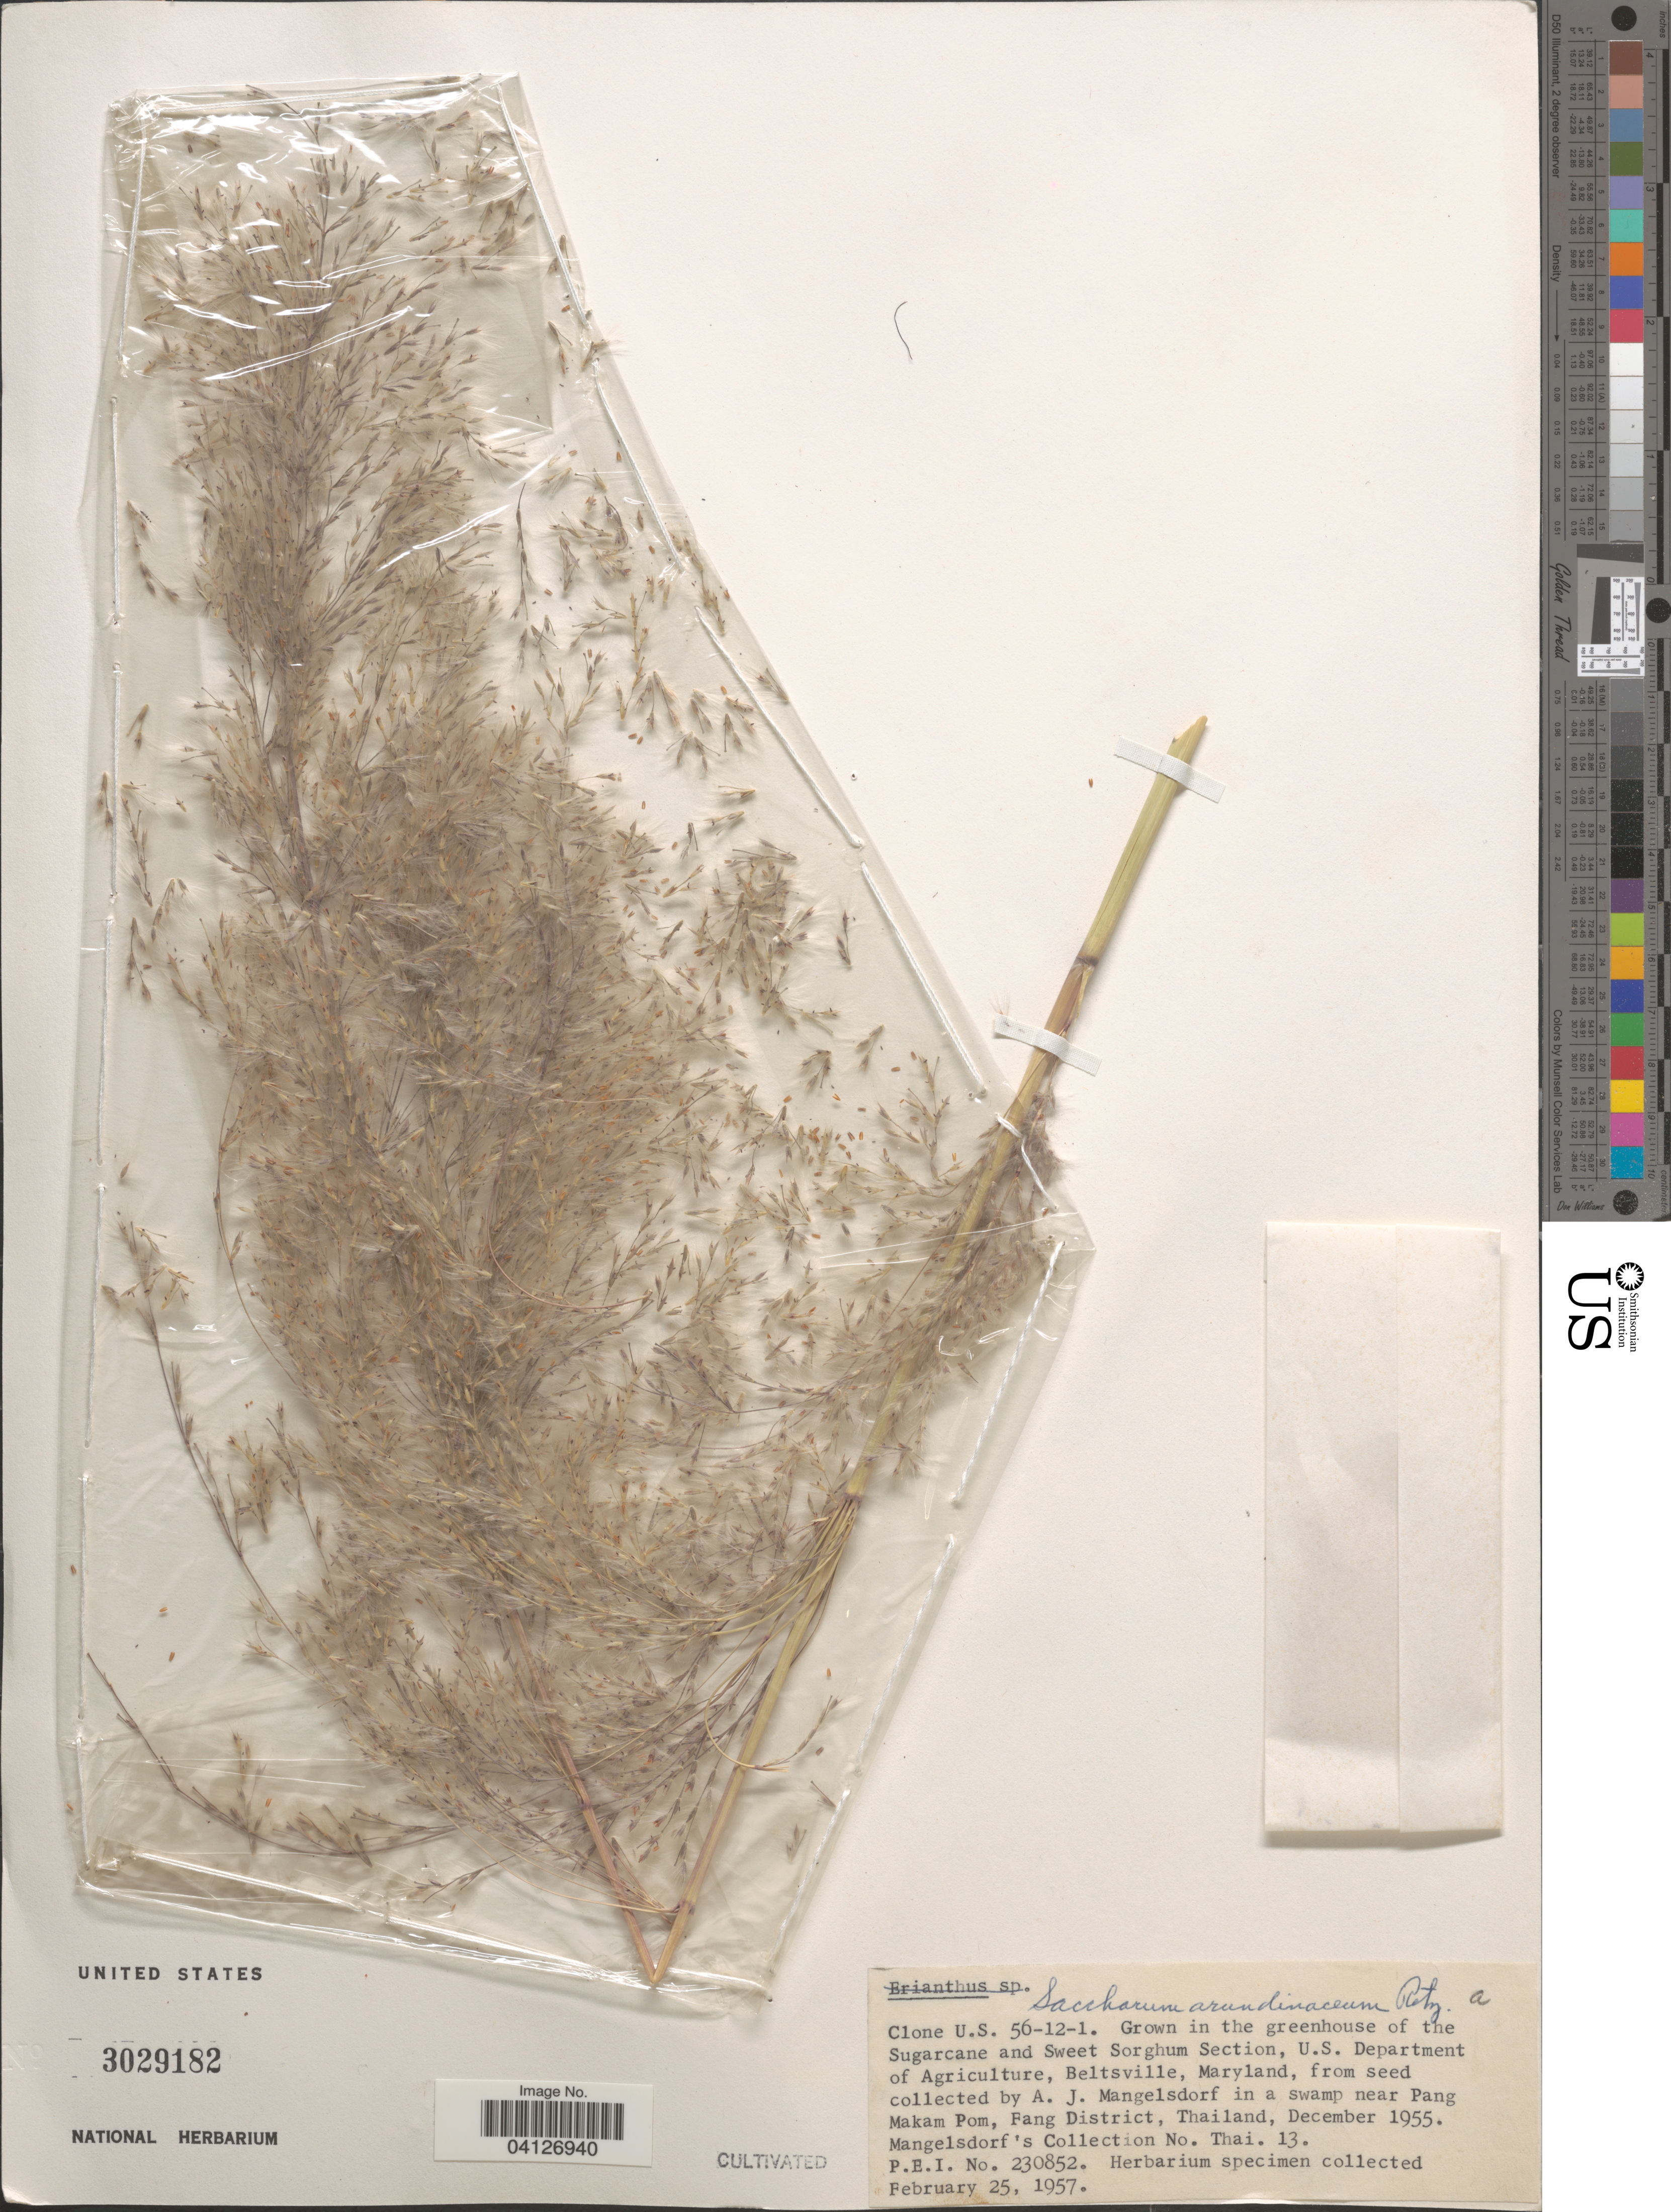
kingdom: Plantae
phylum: Tracheophyta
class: Liliopsida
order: Poales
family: Poaceae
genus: Saccharum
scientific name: Saccharum arundinaceum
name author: Retz.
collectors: A. Mangelsdorf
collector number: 230852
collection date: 1957-02-25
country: United States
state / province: Maryland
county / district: Prince George's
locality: Grown in the greenhouse of the Sugarcane and Sweet Sorghum Section, U.S. Department of Agriculture, Beltsville, Maryland.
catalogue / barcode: US 3029182